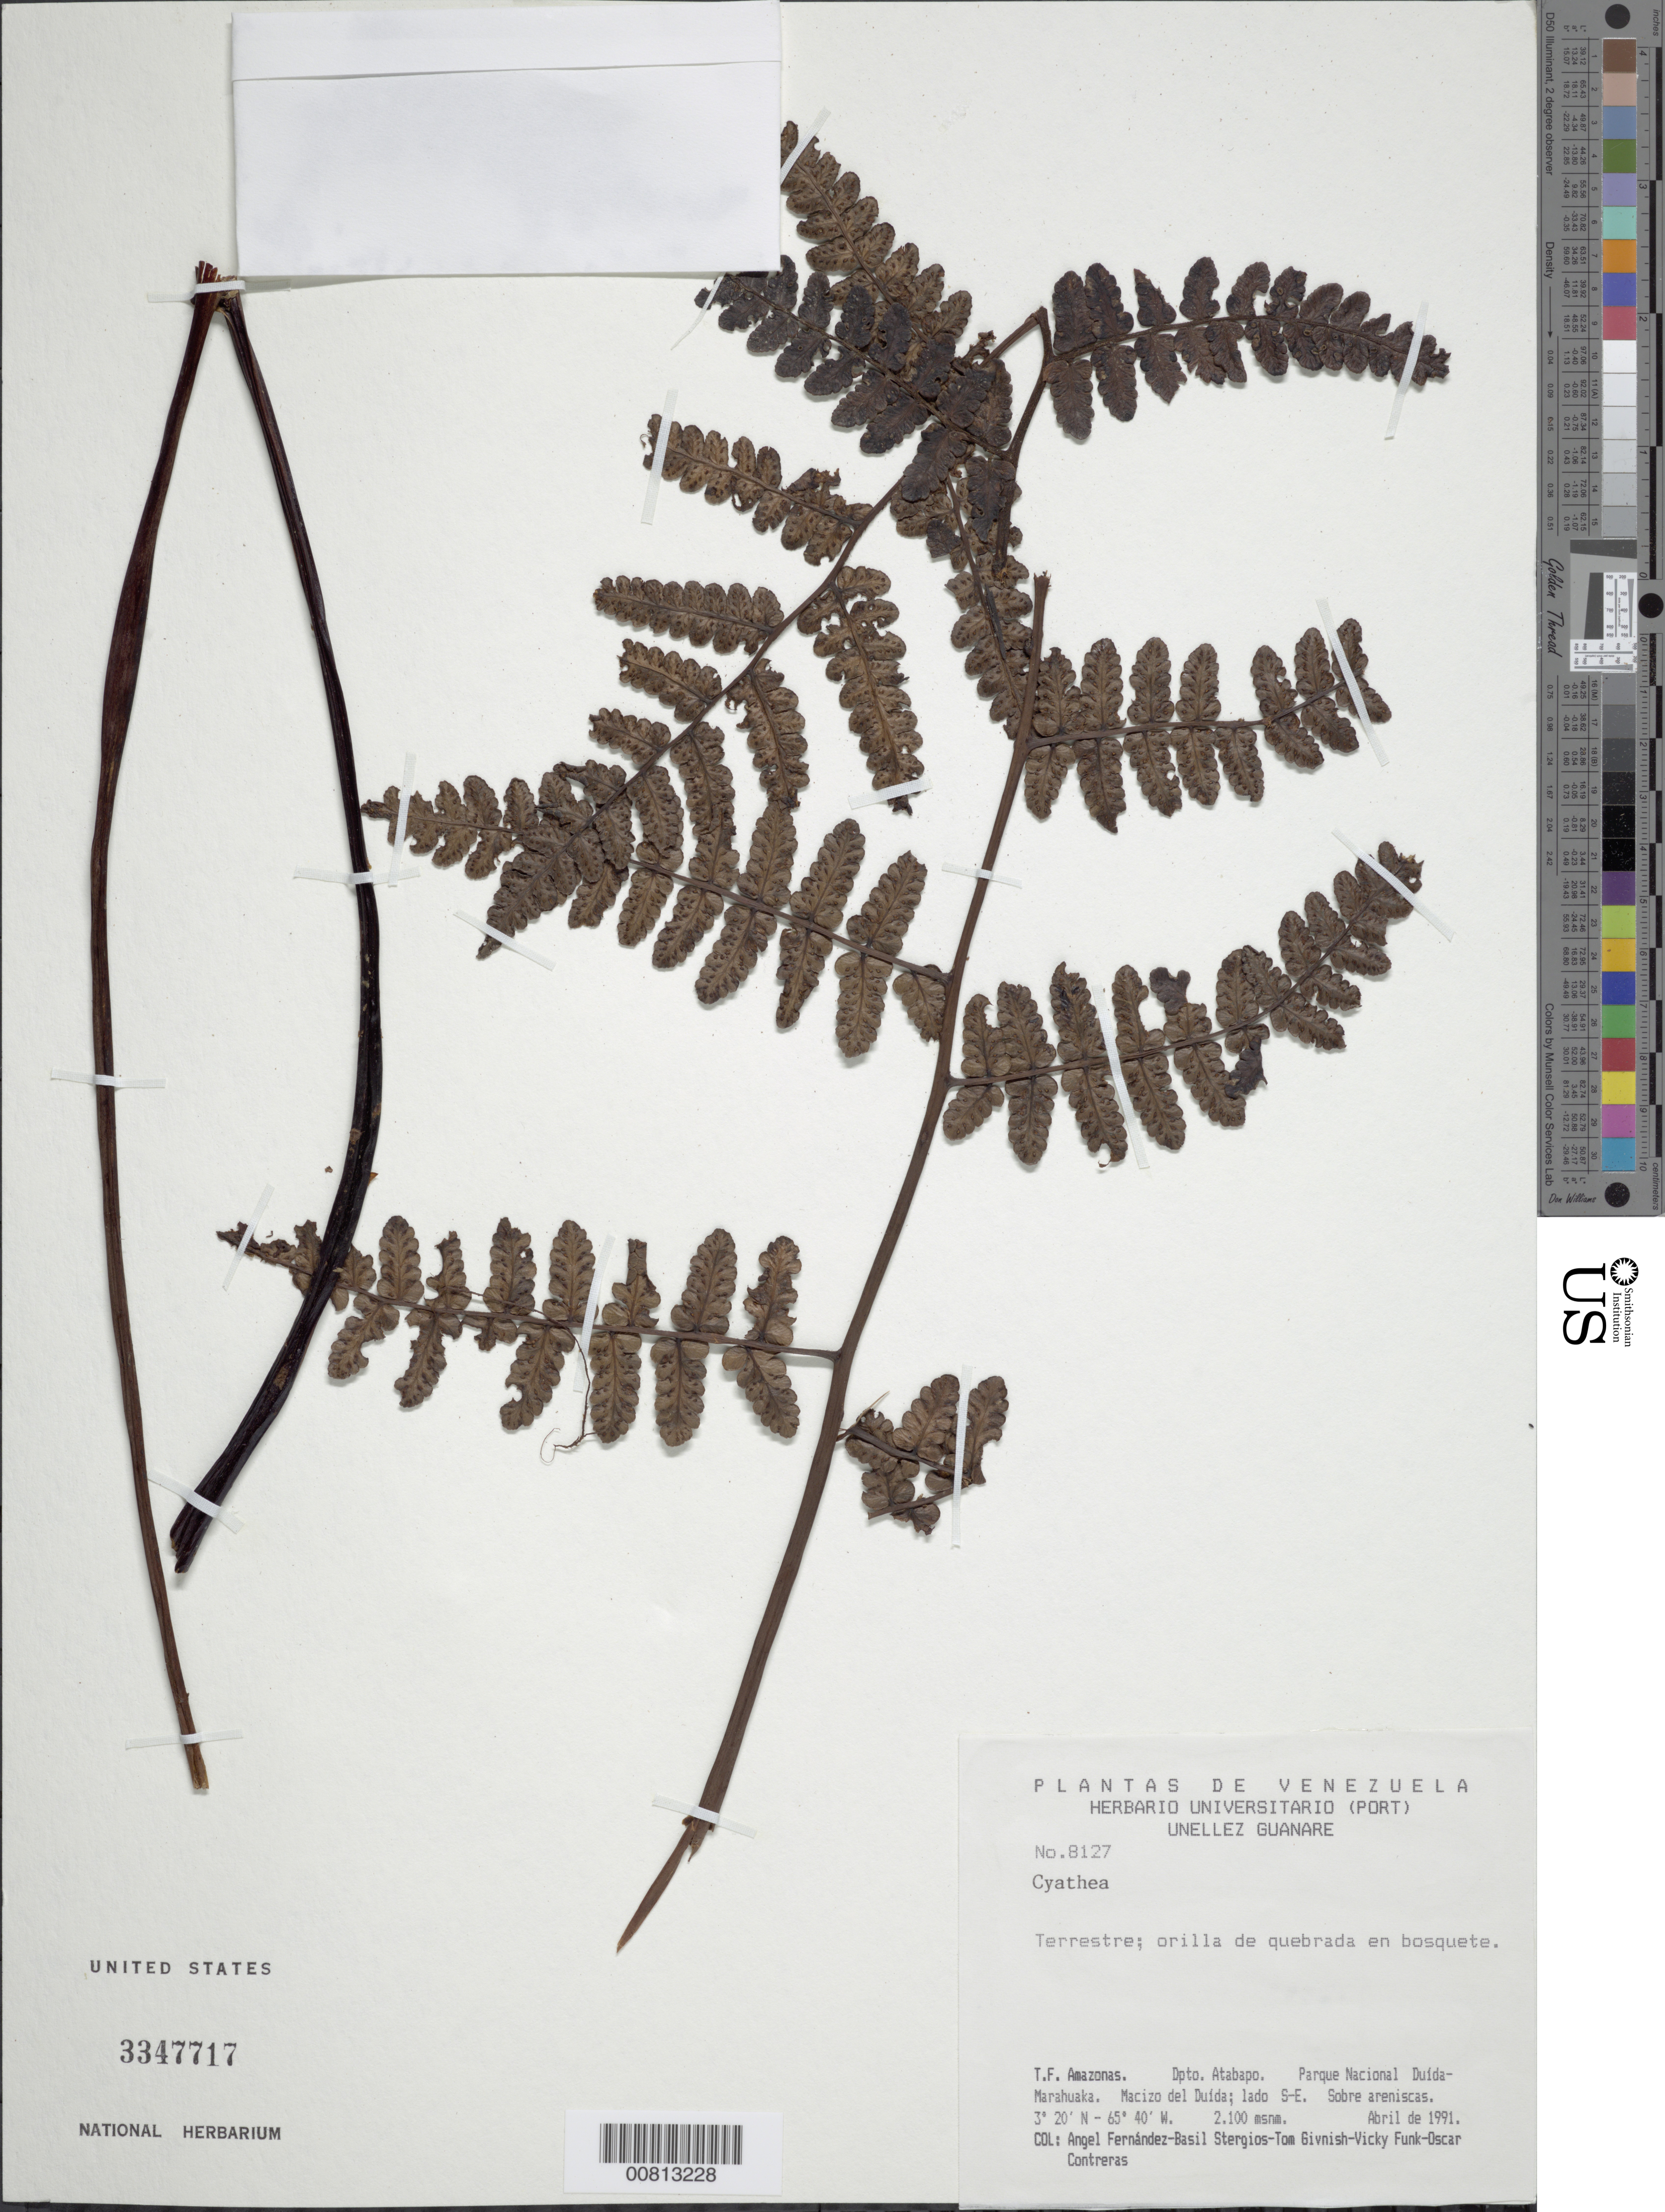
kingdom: Plantae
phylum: Tracheophyta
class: Polypodiopsida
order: Cyatheales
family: Cyatheaceae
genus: Cyathea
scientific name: Cyathea sp.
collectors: A. Fernández, B. G. Stergios, T. J. Givnish, V. Funk & O. Contreras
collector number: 8127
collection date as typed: Apr-91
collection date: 1991-04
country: Venezuela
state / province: Amazonas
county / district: Atabapo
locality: Parque Nacional Duída-Marahuaka, Macizo del Duída, lado SE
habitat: Orilla de quebrada en bosquete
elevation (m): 2100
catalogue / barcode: US 3347717